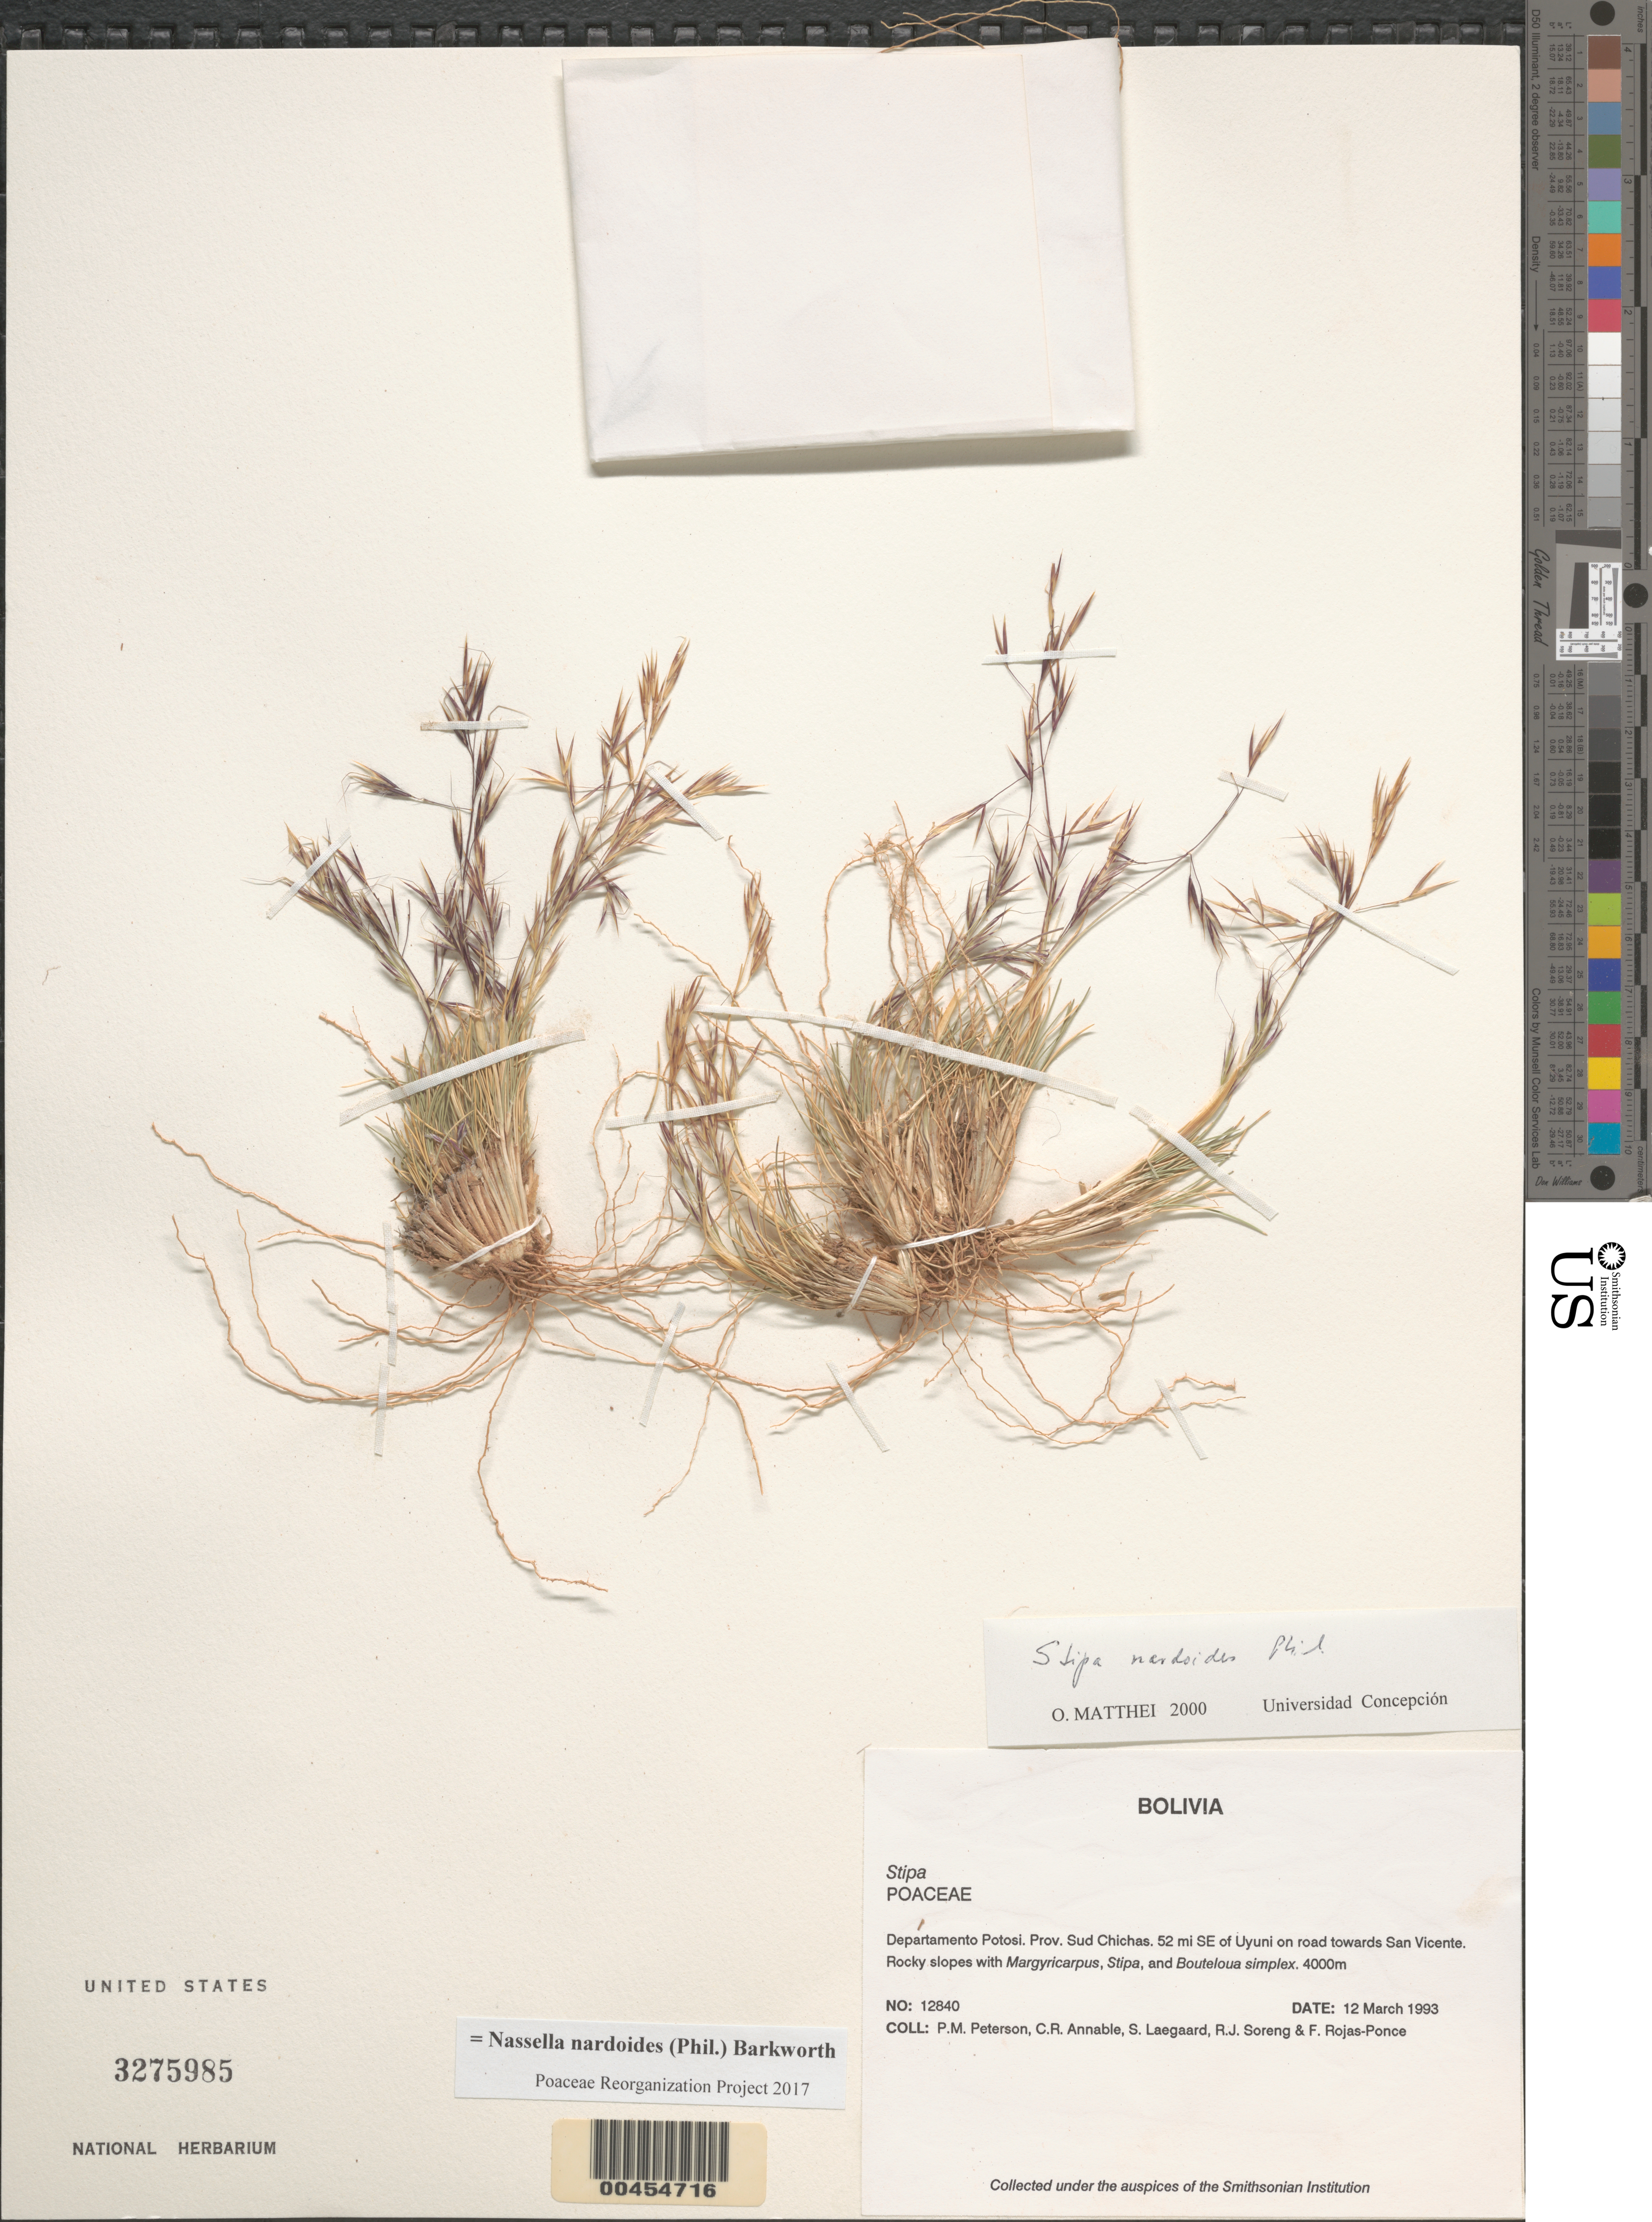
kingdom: Plantae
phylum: Tracheophyta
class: Liliopsida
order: Poales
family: Poaceae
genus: Nassella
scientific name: Nassella nardoides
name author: (Phil.) Barkworth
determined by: Poaceae Reorganization Project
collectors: P. M. Peterson, C. R. Annable, S. Lægaard, R. J. Soreng & F. Rojas-Ponce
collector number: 12840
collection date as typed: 12 Mar 1993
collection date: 1993-03-12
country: Bolivia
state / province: Potosí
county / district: Sud Chichas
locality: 52 mi SE of Uyuni on road towards San Vicente.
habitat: Rocky slopes with Margyricarpus, Stipa, and Bouteloua simplex.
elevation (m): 4000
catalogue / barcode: US 3275985